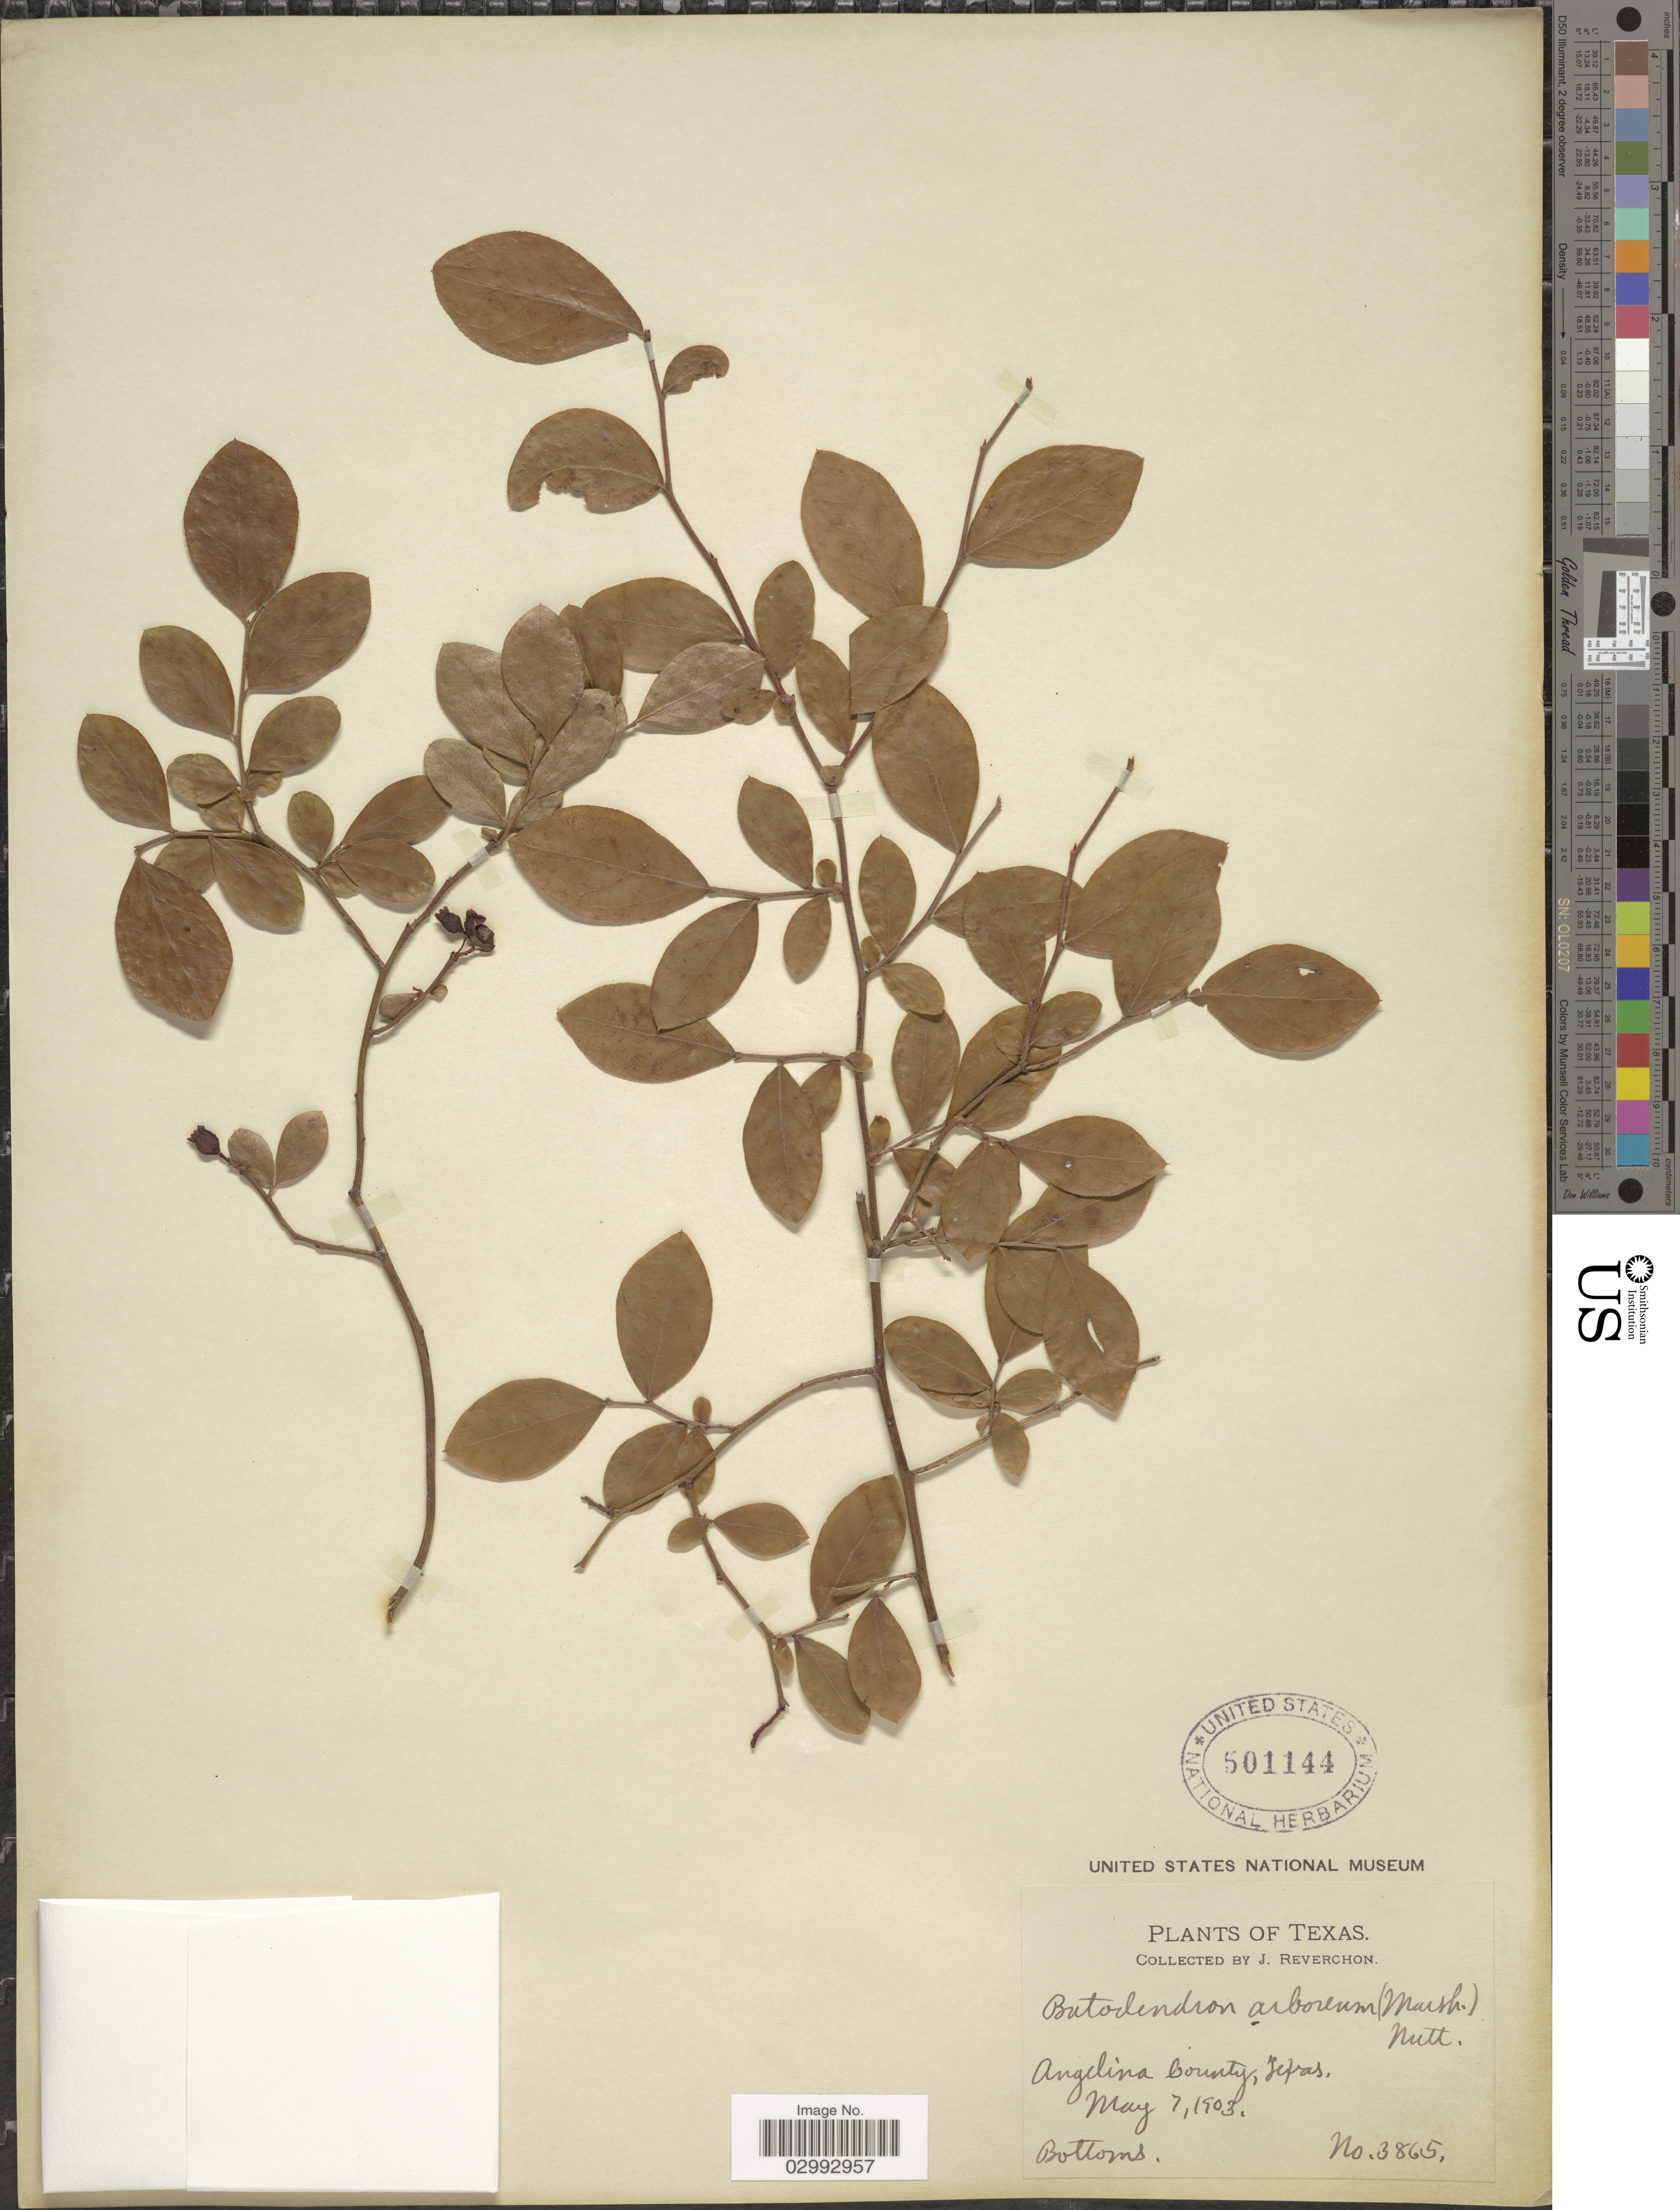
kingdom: Plantae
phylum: Tracheophyta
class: Magnoliopsida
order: Ericales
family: Ericaceae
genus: Batodendron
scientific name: Batodendron arboreum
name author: Nutt.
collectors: J. Reverchon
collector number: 3865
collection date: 1903-05-07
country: United States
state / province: Texas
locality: Angelina County. Bottoms.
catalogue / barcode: US 501144